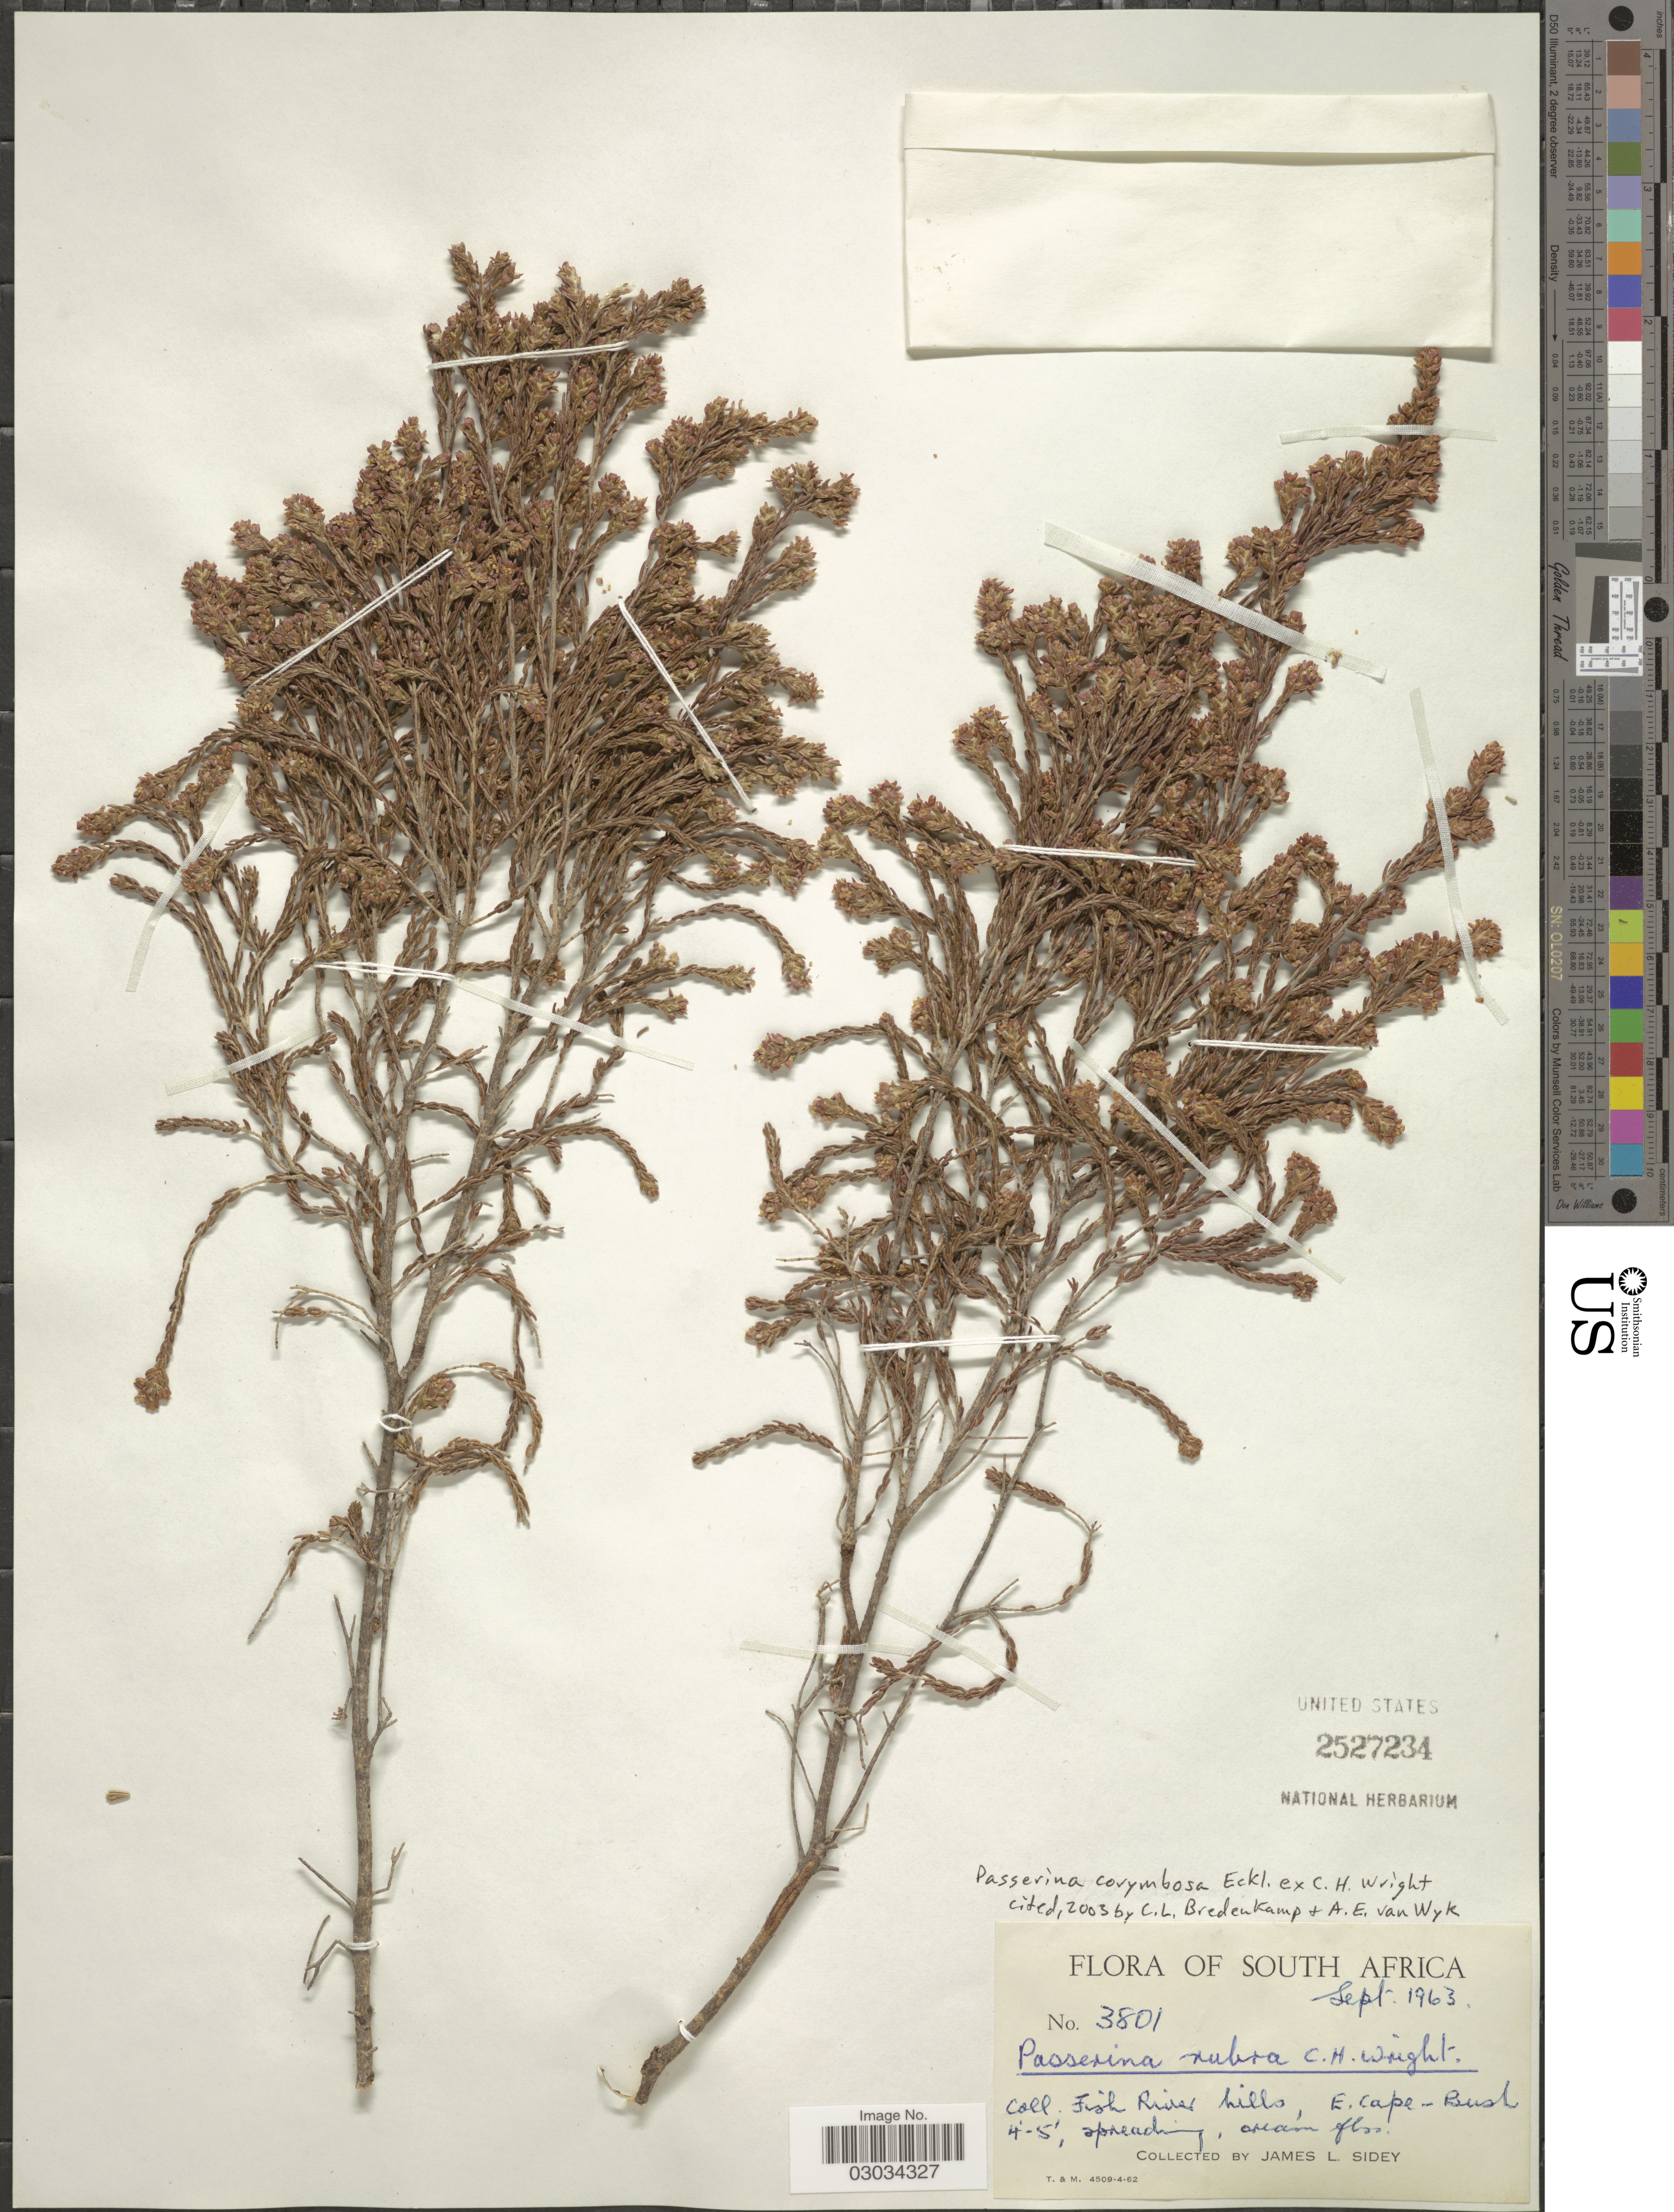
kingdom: Plantae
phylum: Tracheophyta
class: Magnoliopsida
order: Malvales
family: Thymelaeaceae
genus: Passerina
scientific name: Passerina corymbosa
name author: Eckl. ex C.H. Wright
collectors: J. L. Sidey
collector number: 3801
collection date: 1963-09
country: South Africa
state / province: Eastern Cape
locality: Fish River hills, E. Cape.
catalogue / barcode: US 2527234